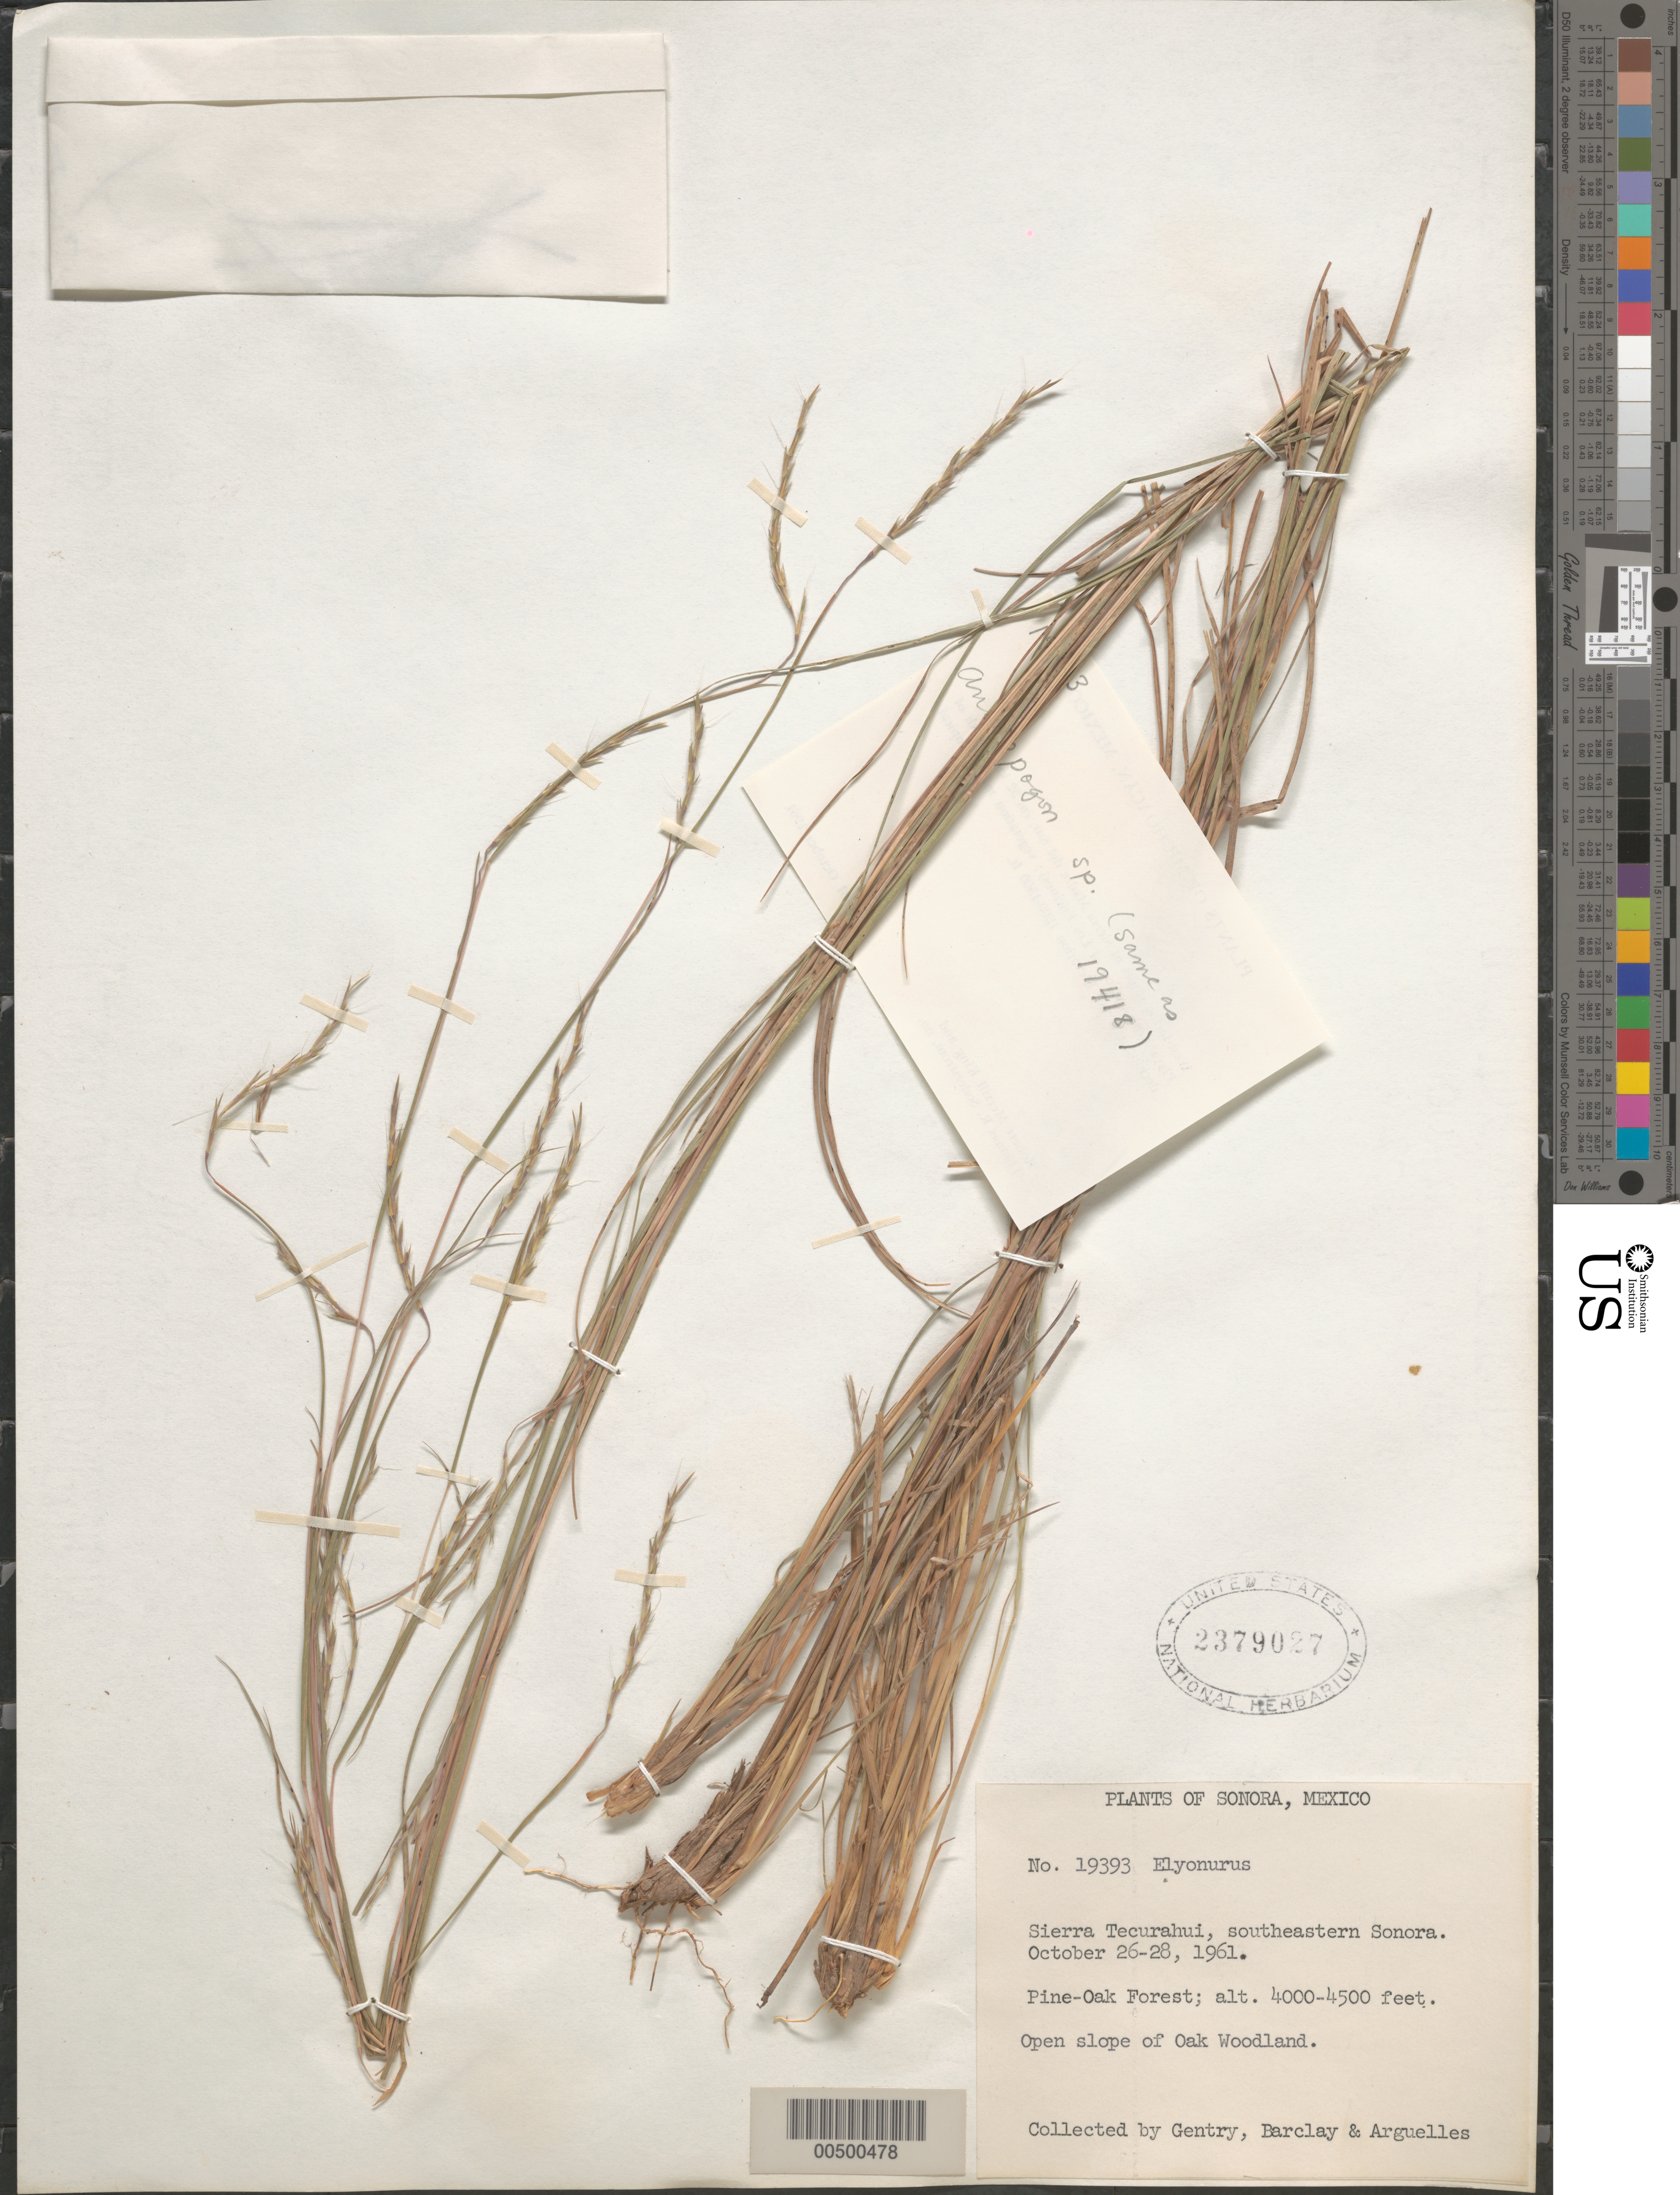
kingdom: Plantae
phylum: Tracheophyta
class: Liliopsida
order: Poales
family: Poaceae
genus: Schizachyrium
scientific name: Schizachyrium sp.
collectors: Gentry, --, A. S. Barclay & J. Arguelles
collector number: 19393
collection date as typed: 26 Oct 1961 to 28 Oct 1961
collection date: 1961-10-26/1961-10-28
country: Mexico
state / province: Sonora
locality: Sierra Tecurahui, SE Sonora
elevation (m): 1219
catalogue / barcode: US 2379027